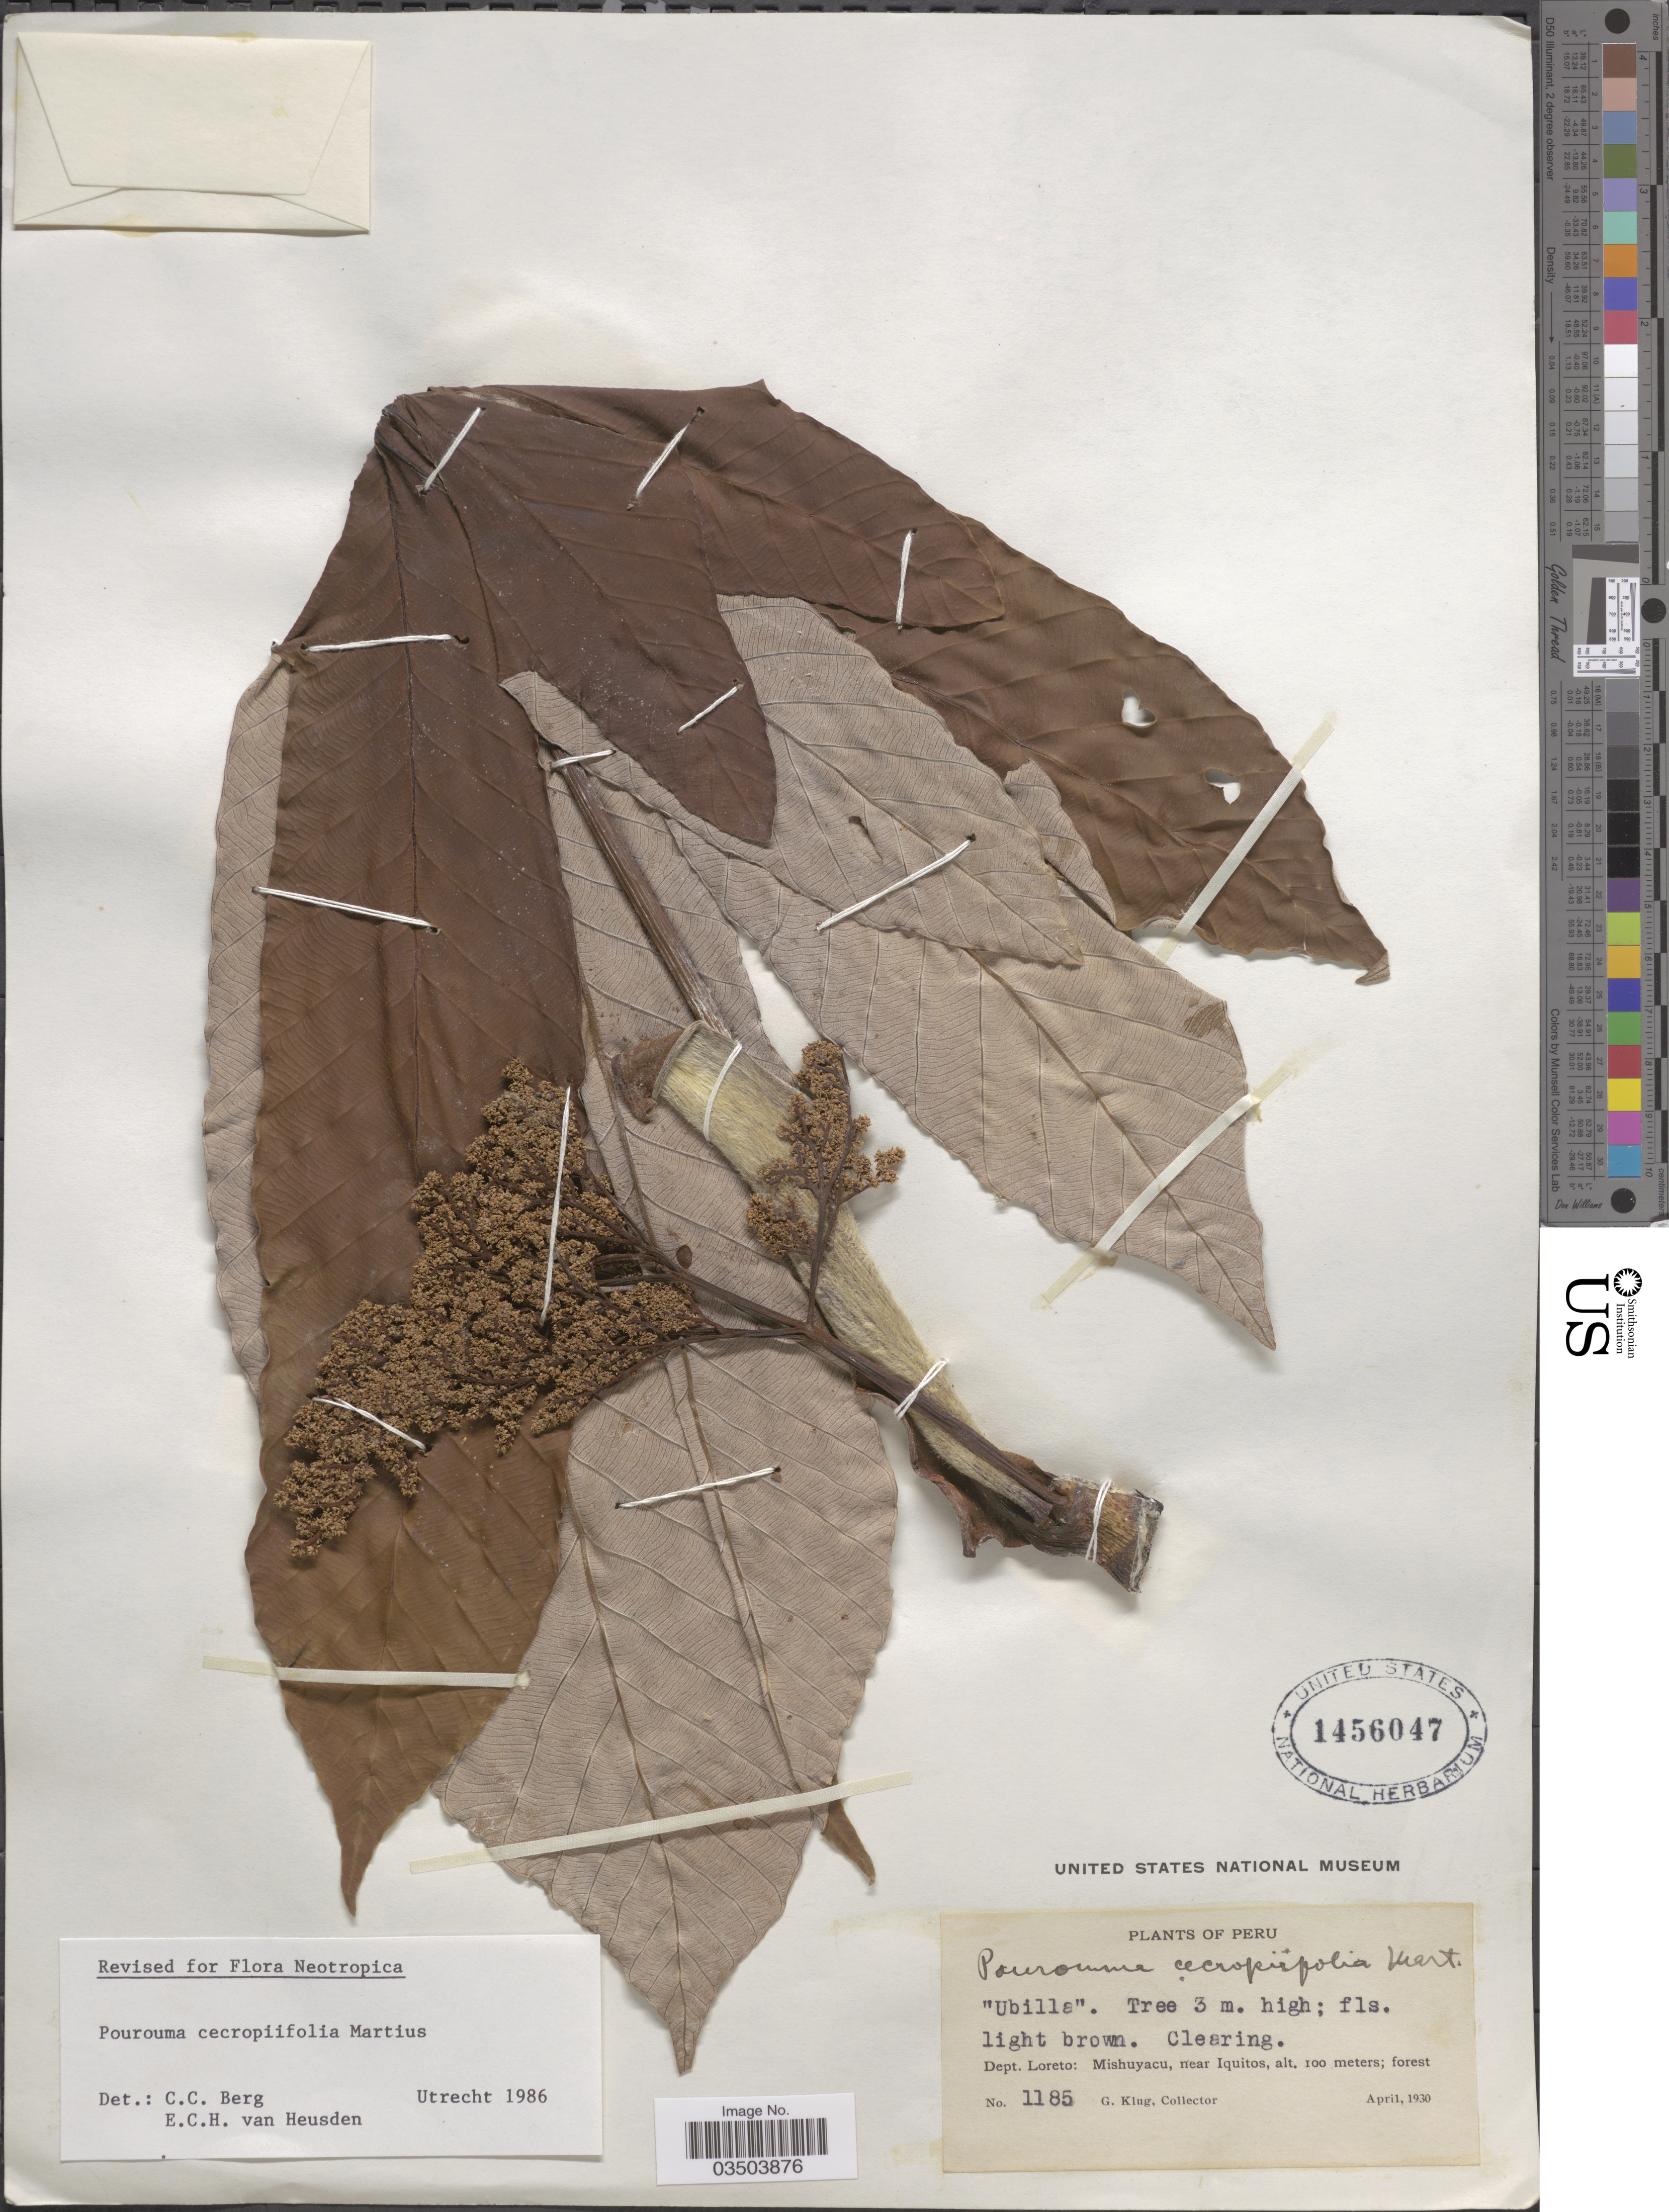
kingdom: Plantae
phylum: Tracheophyta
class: Magnoliopsida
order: Rosales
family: Urticaceae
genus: Pourouma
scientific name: Pourouma cecropiifolia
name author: Mart.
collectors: G. Klug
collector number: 1185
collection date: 1930-04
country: Peru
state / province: Loreto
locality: Dept. Loreto: Mishuyacu, near Iquitos.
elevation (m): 100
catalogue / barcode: US 1456047